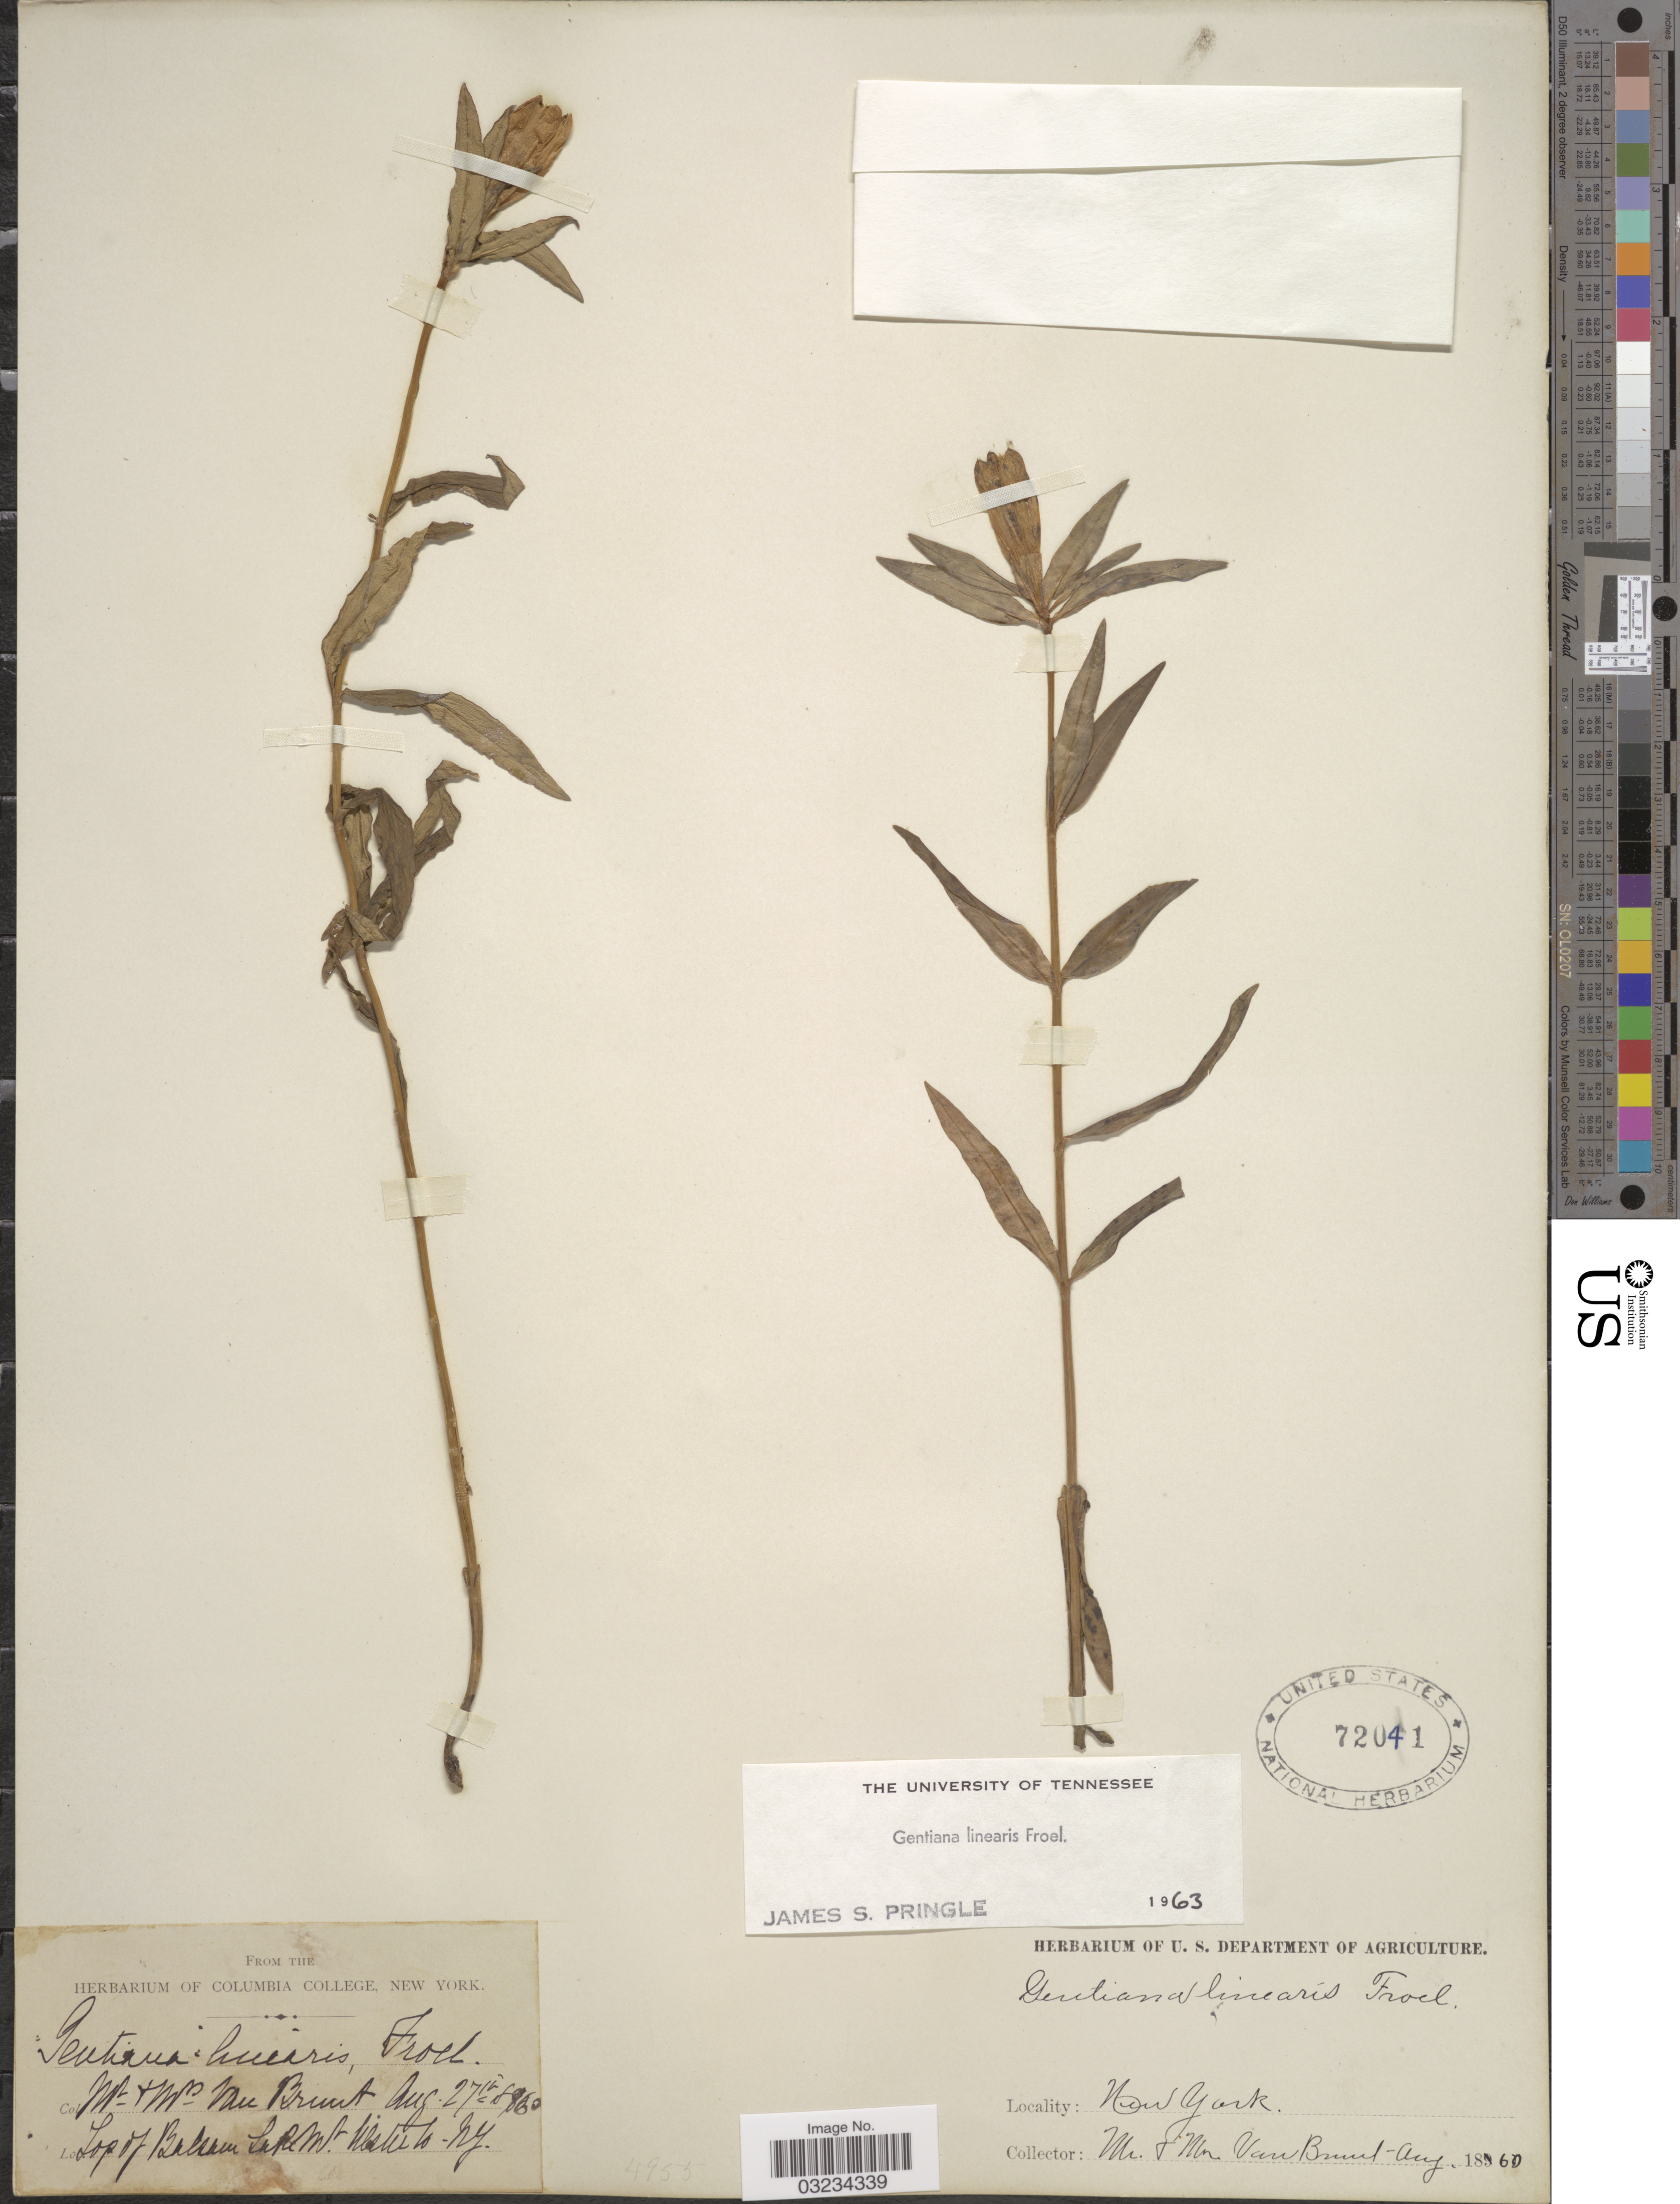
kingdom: Plantae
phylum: Tracheophyta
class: Magnoliopsida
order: Gentianales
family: Gentianaceae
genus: Gentiana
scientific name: Gentiana linearis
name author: Froel.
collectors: Van Brunt & Van Brunt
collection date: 1860-08-27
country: United States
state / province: New York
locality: Top of Balsam Lake Mt. Ulster Co.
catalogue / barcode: US 72041